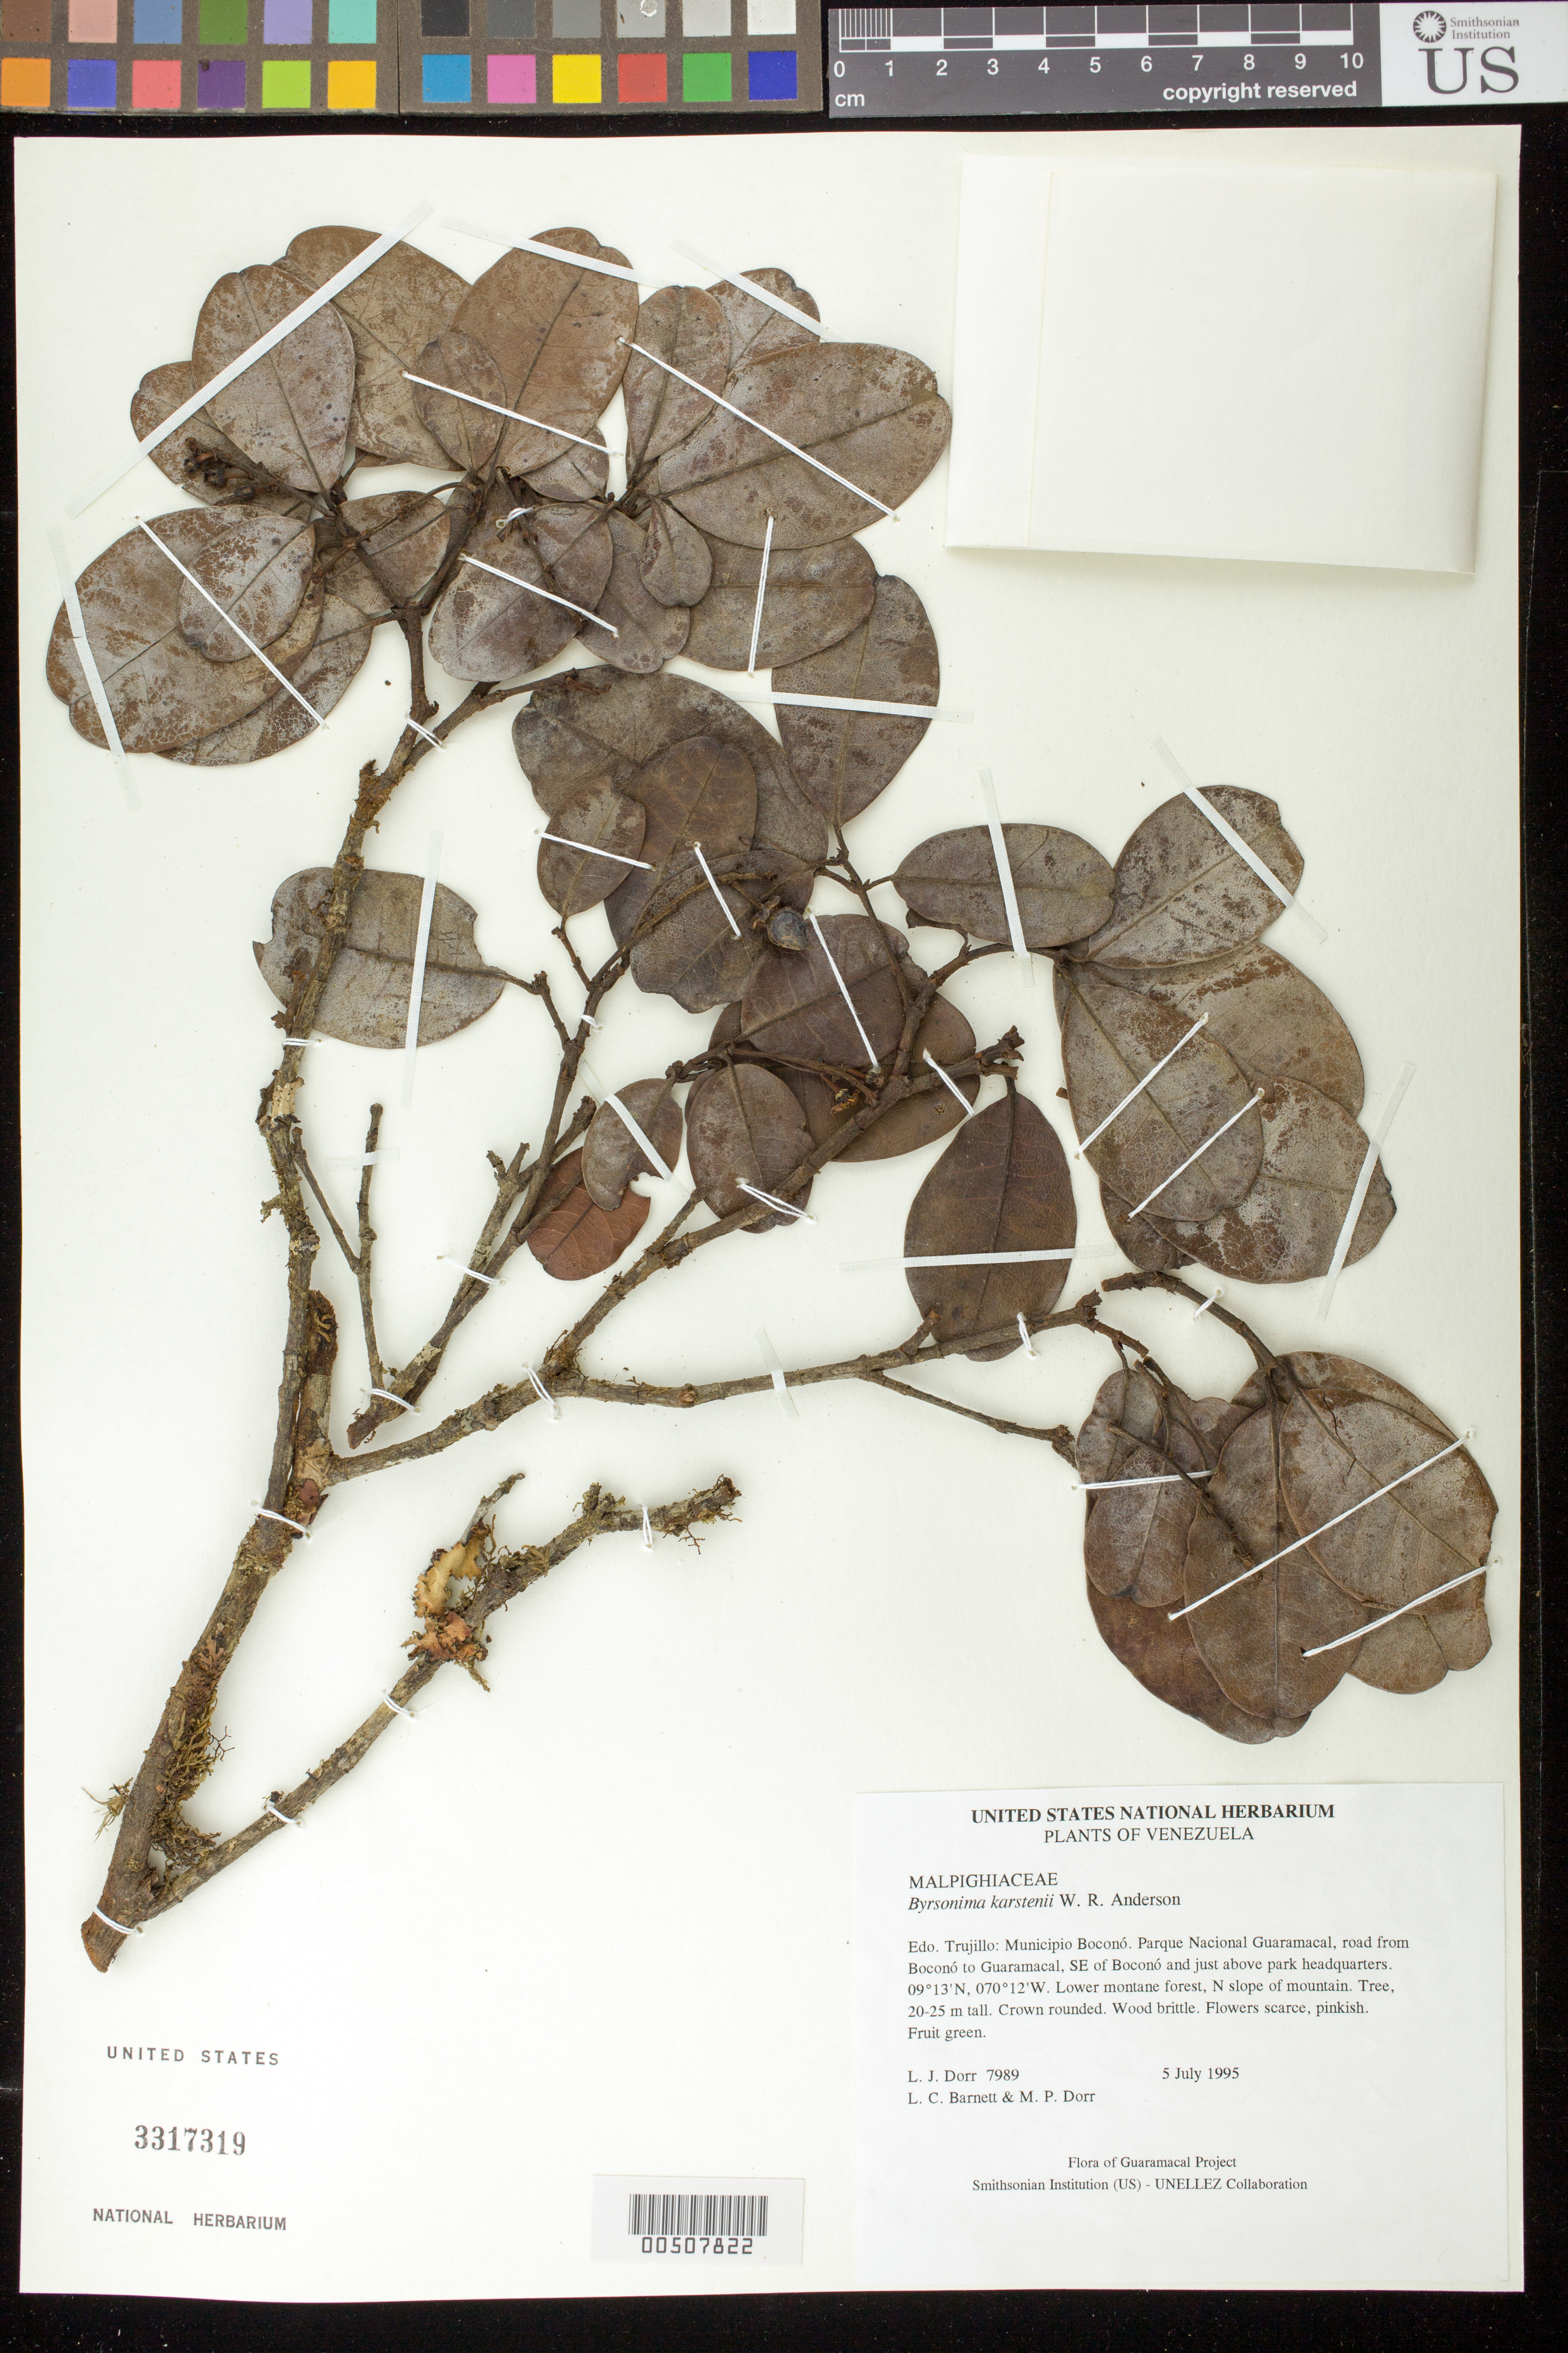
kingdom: Plantae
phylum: Tracheophyta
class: Magnoliopsida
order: Malpighiales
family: Malpighiaceae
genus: Byrsonima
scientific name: Byrsonima karstenii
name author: W.R. Anderson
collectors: L. J. Dorr, L. C. Barnett & M. P. Dorr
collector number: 7989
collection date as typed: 05 Jul 1995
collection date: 1995-07-05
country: Venezuela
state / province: Trujillo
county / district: Boconó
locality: Parque Nacional Guaramacal, road from Boconó to Guaramacal, SE of Boconó, just above park headquarters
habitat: Lower montane forest, N slope of mountain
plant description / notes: PORT, US, VEN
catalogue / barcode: US 3317319